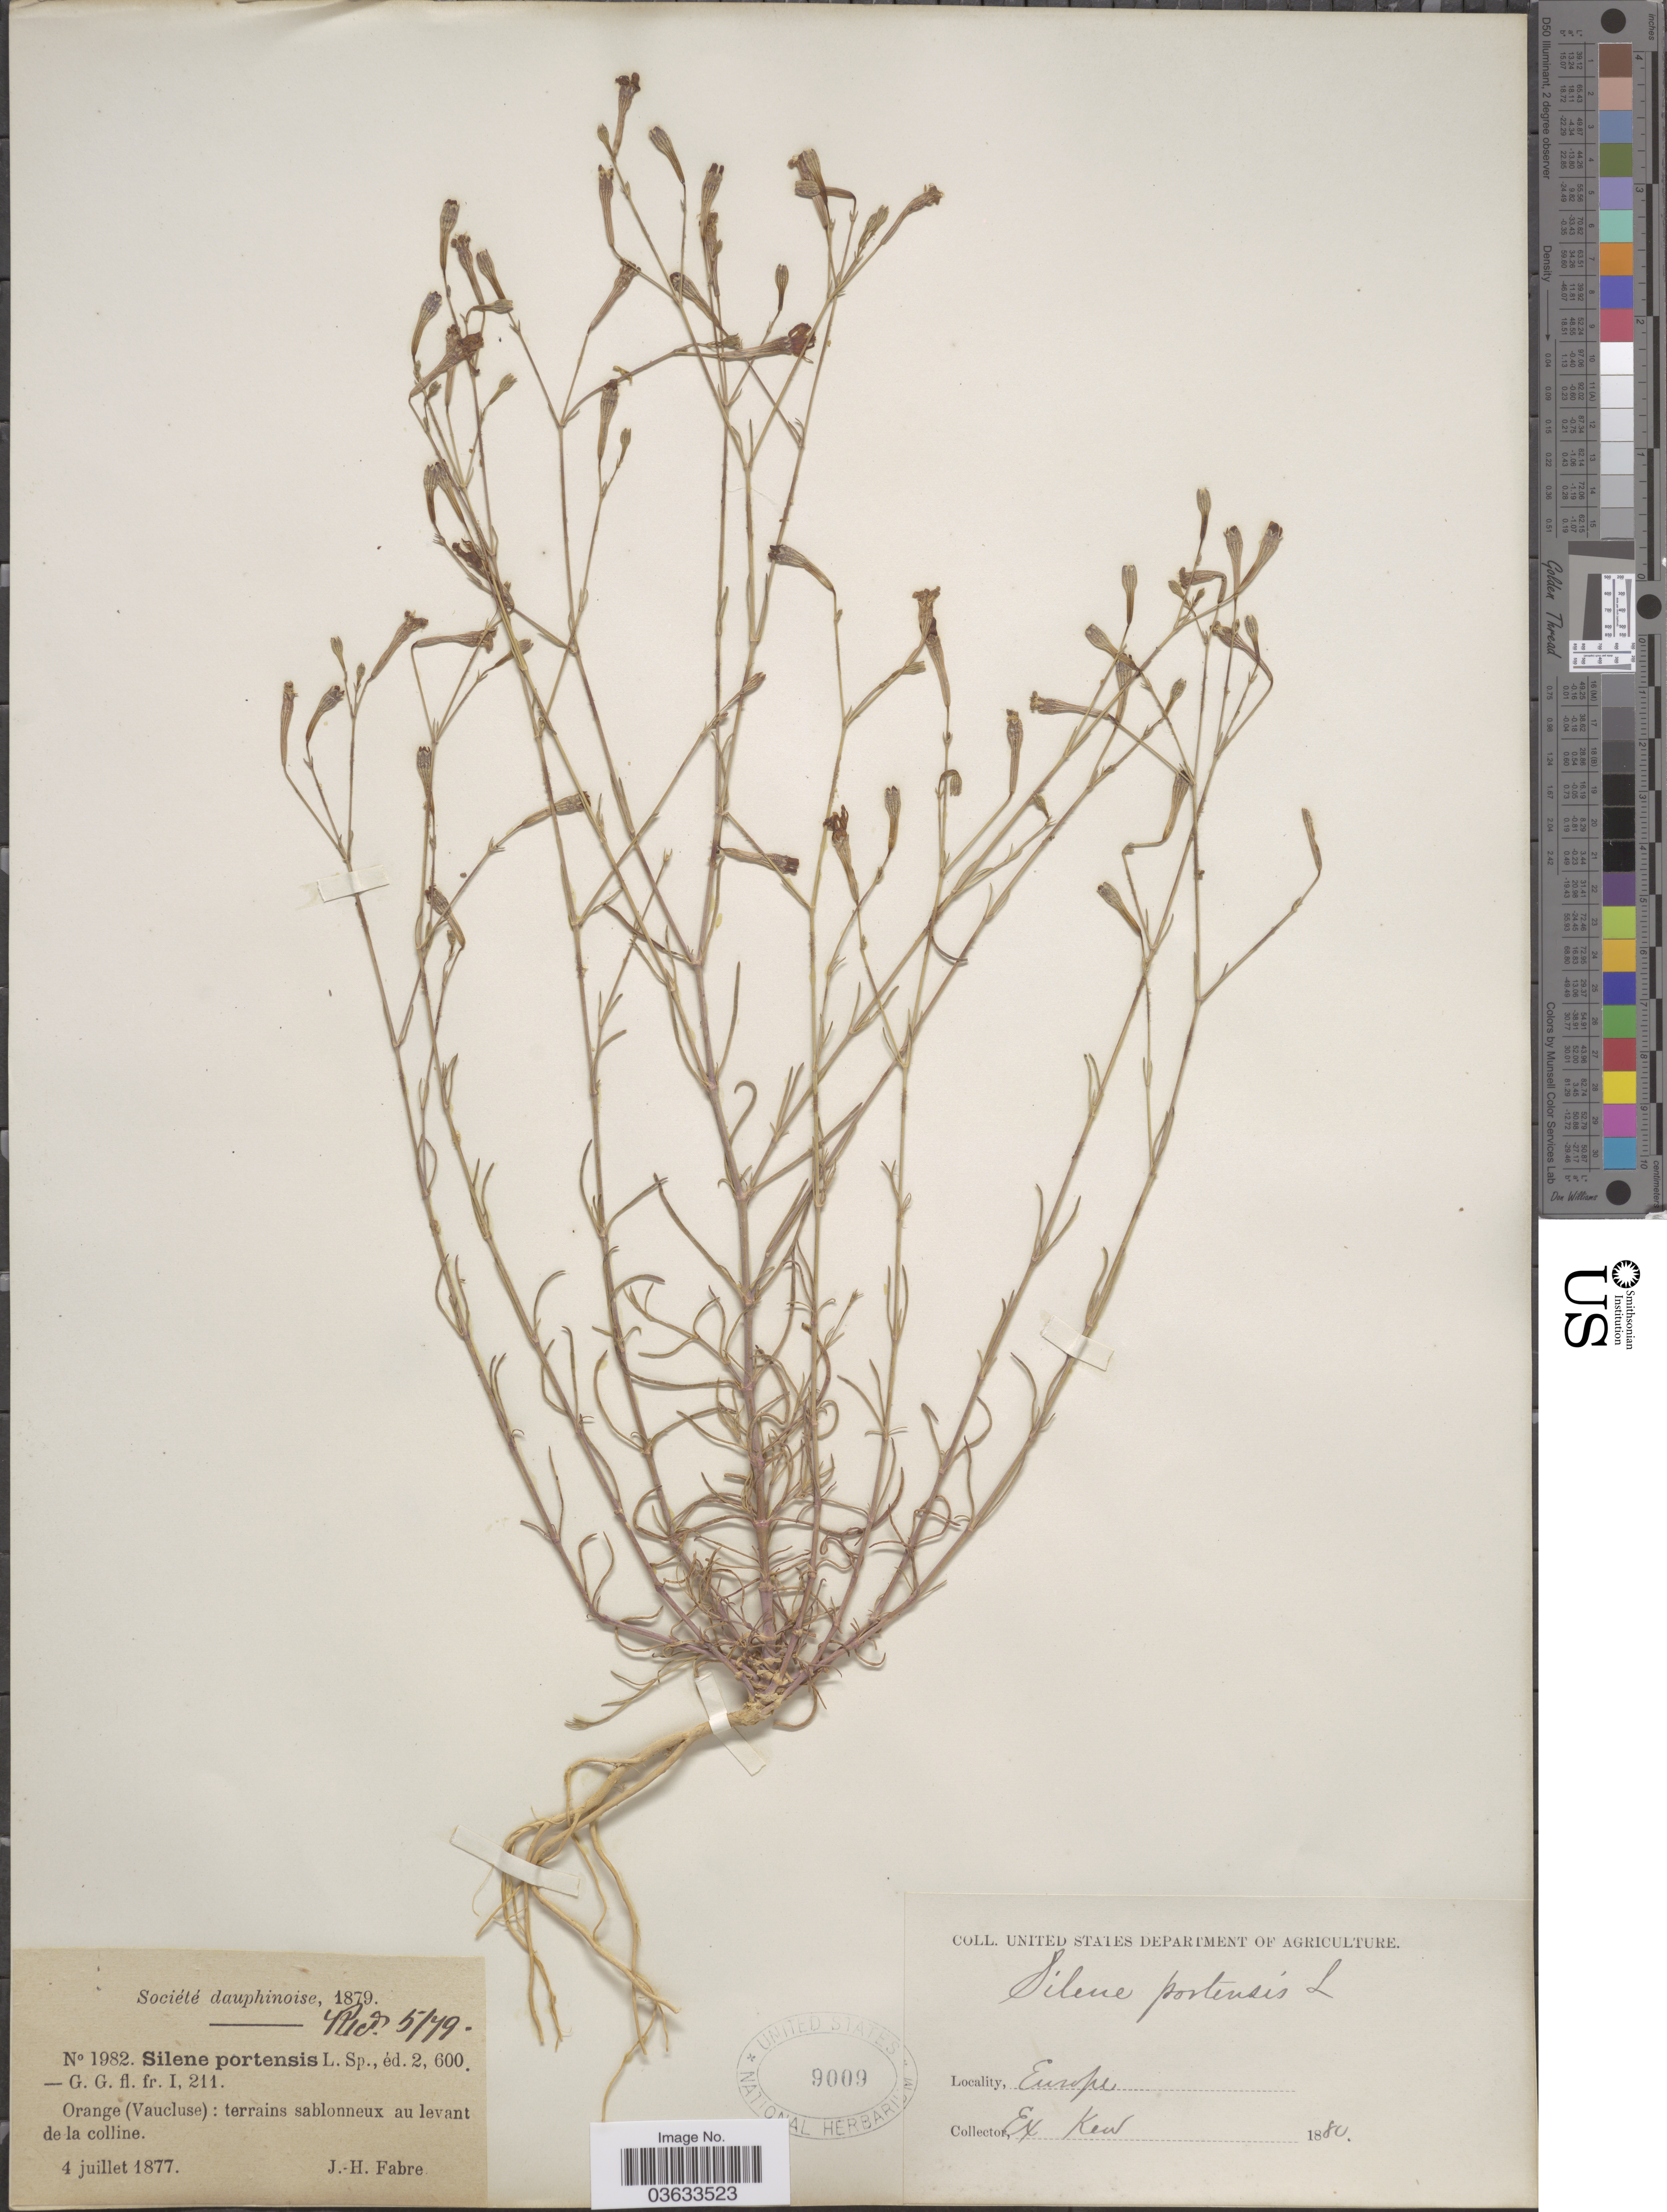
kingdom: Plantae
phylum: Tracheophyta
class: Magnoliopsida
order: Caryophyllales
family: Caryophyllaceae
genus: Silene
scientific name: Silene portensis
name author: L.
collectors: J. Fabre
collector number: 1982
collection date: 1877-07-04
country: France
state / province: Provence-Alpes-Côte d'Azur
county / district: Vaucluse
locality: Orange (Vaucluse): terrains sablonneux au levant de la colline. Europe.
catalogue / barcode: US 9009